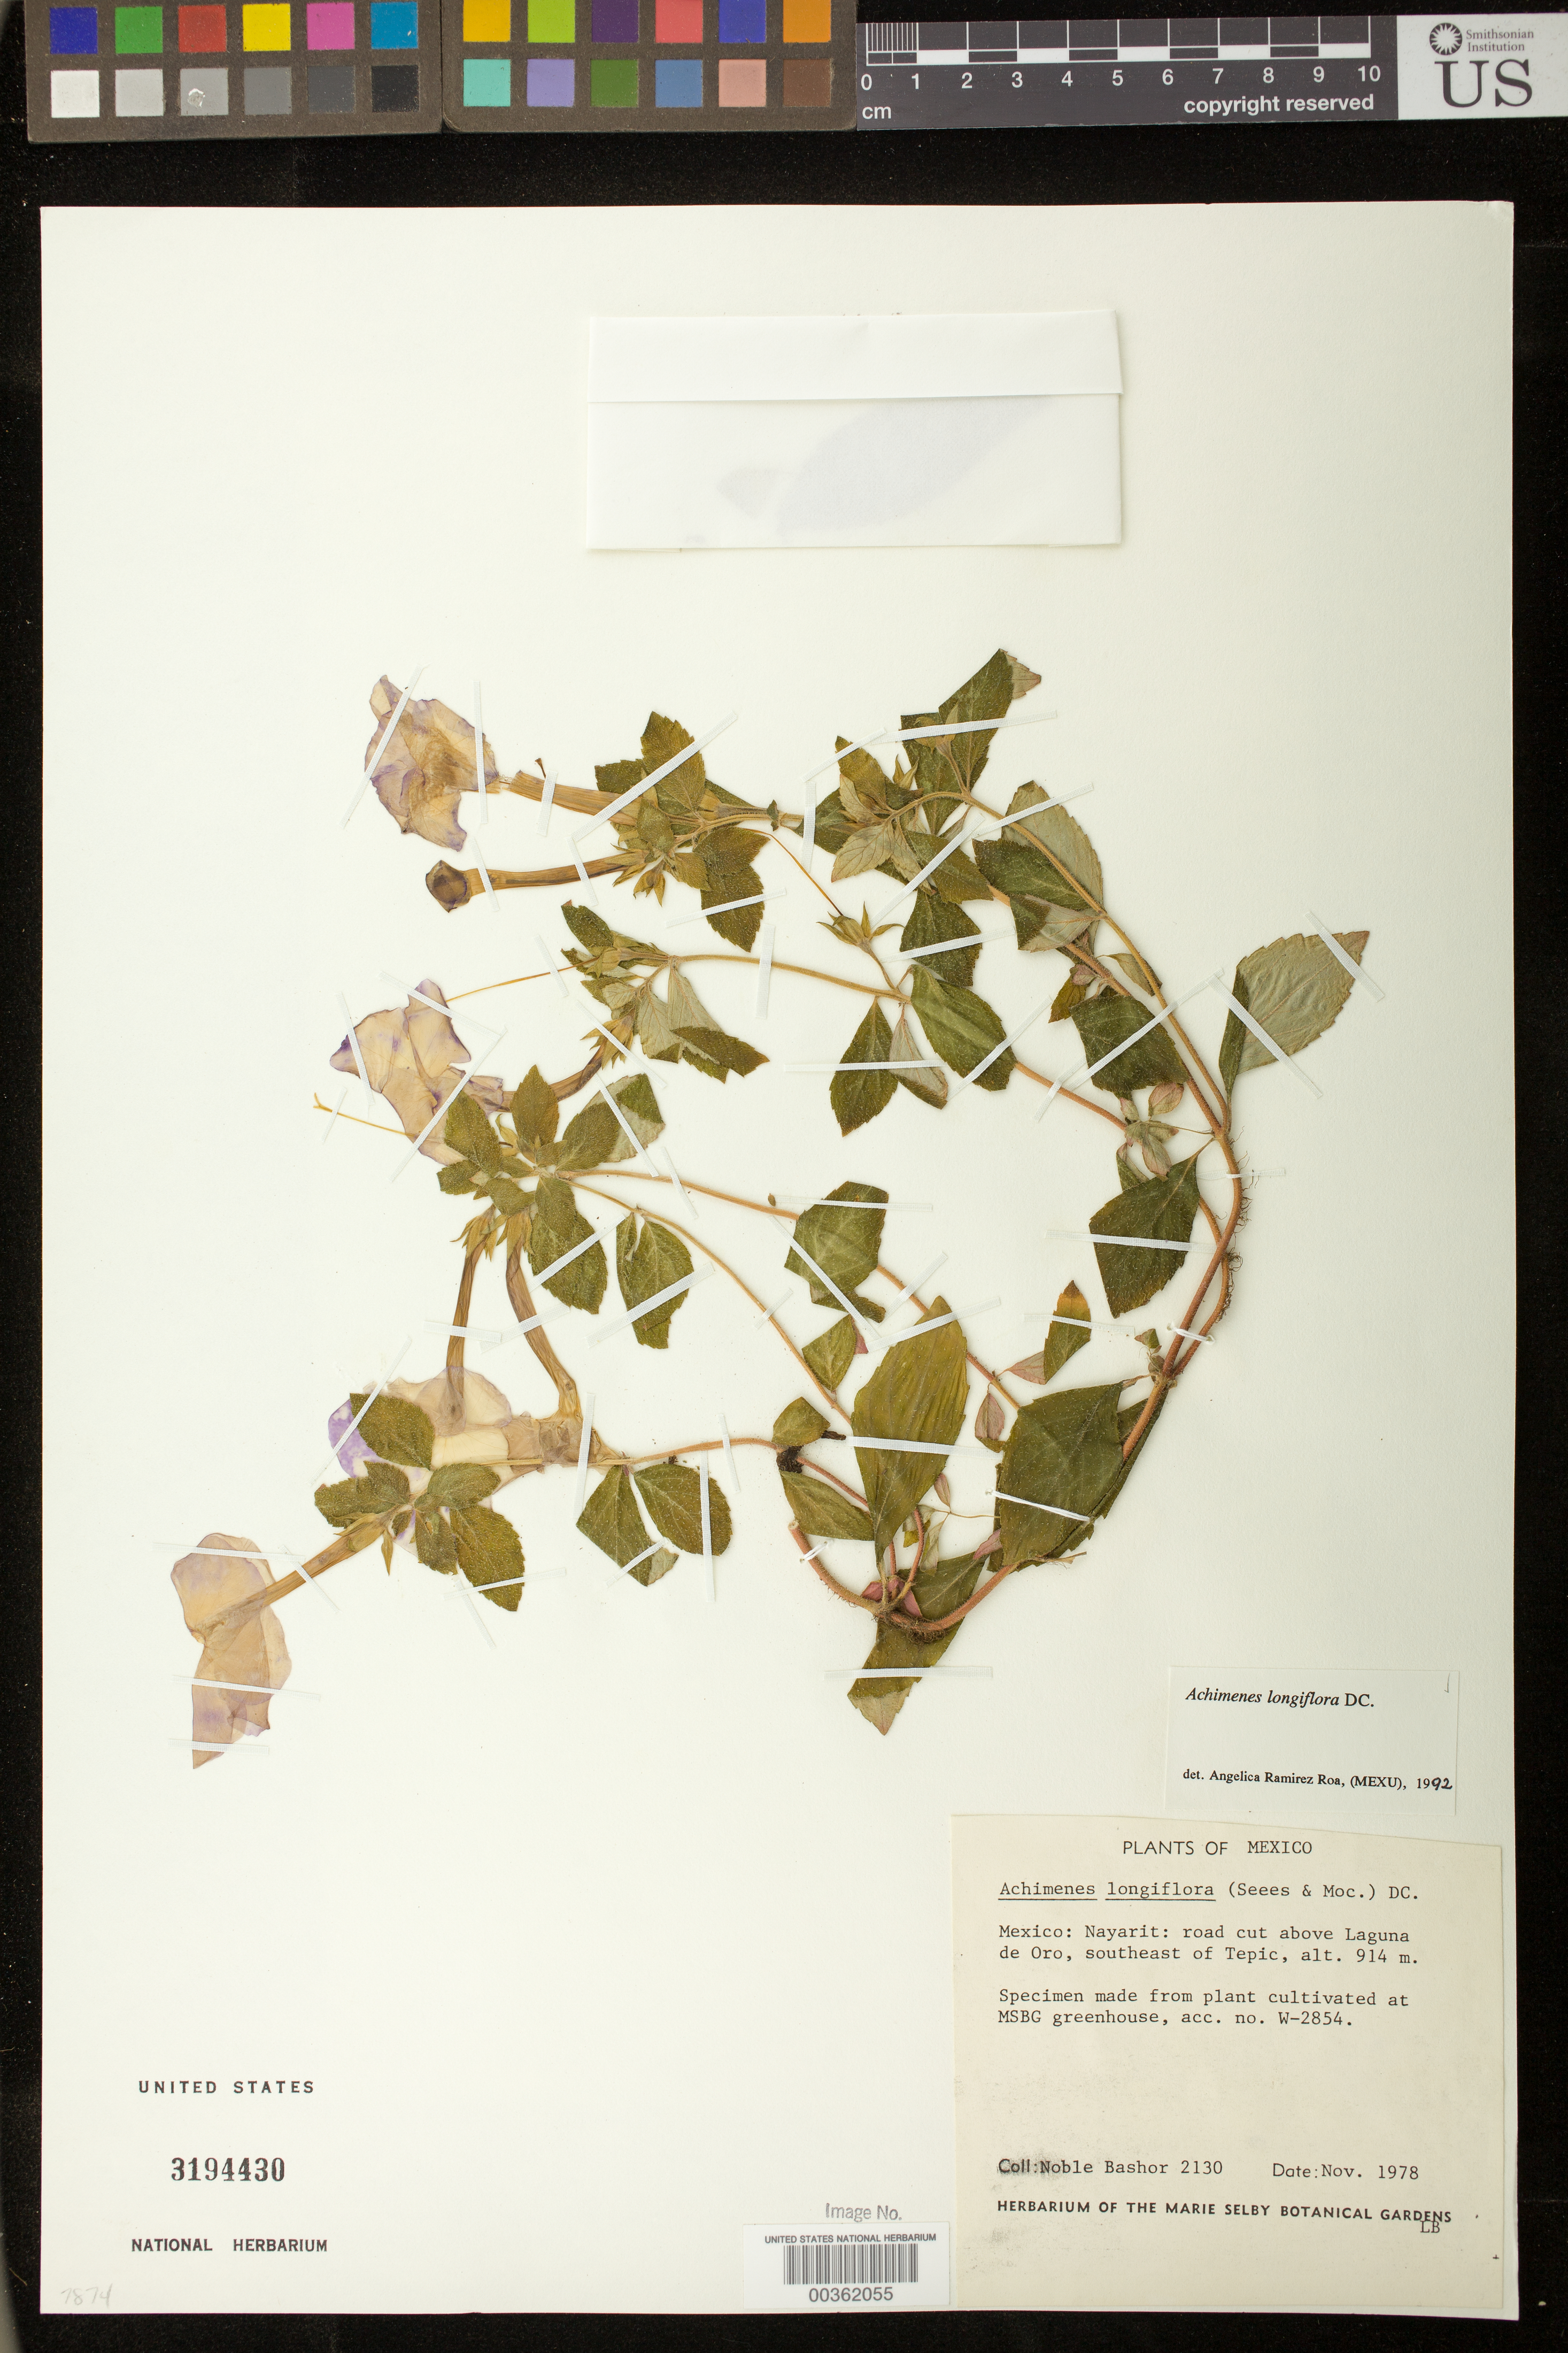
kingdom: Plantae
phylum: Tracheophyta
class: Magnoliopsida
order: Lamiales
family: Gesneriaceae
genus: Achimenes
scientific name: Achimenes longiflora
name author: DC.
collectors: H. J. Wiehler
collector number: s.n. [W-2854]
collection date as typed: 6 Aug 1980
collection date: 1980-08-06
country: United States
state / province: Florida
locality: Cultivated in Marie Selby Botanical Gardens greenhouses.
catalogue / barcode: US 3194430